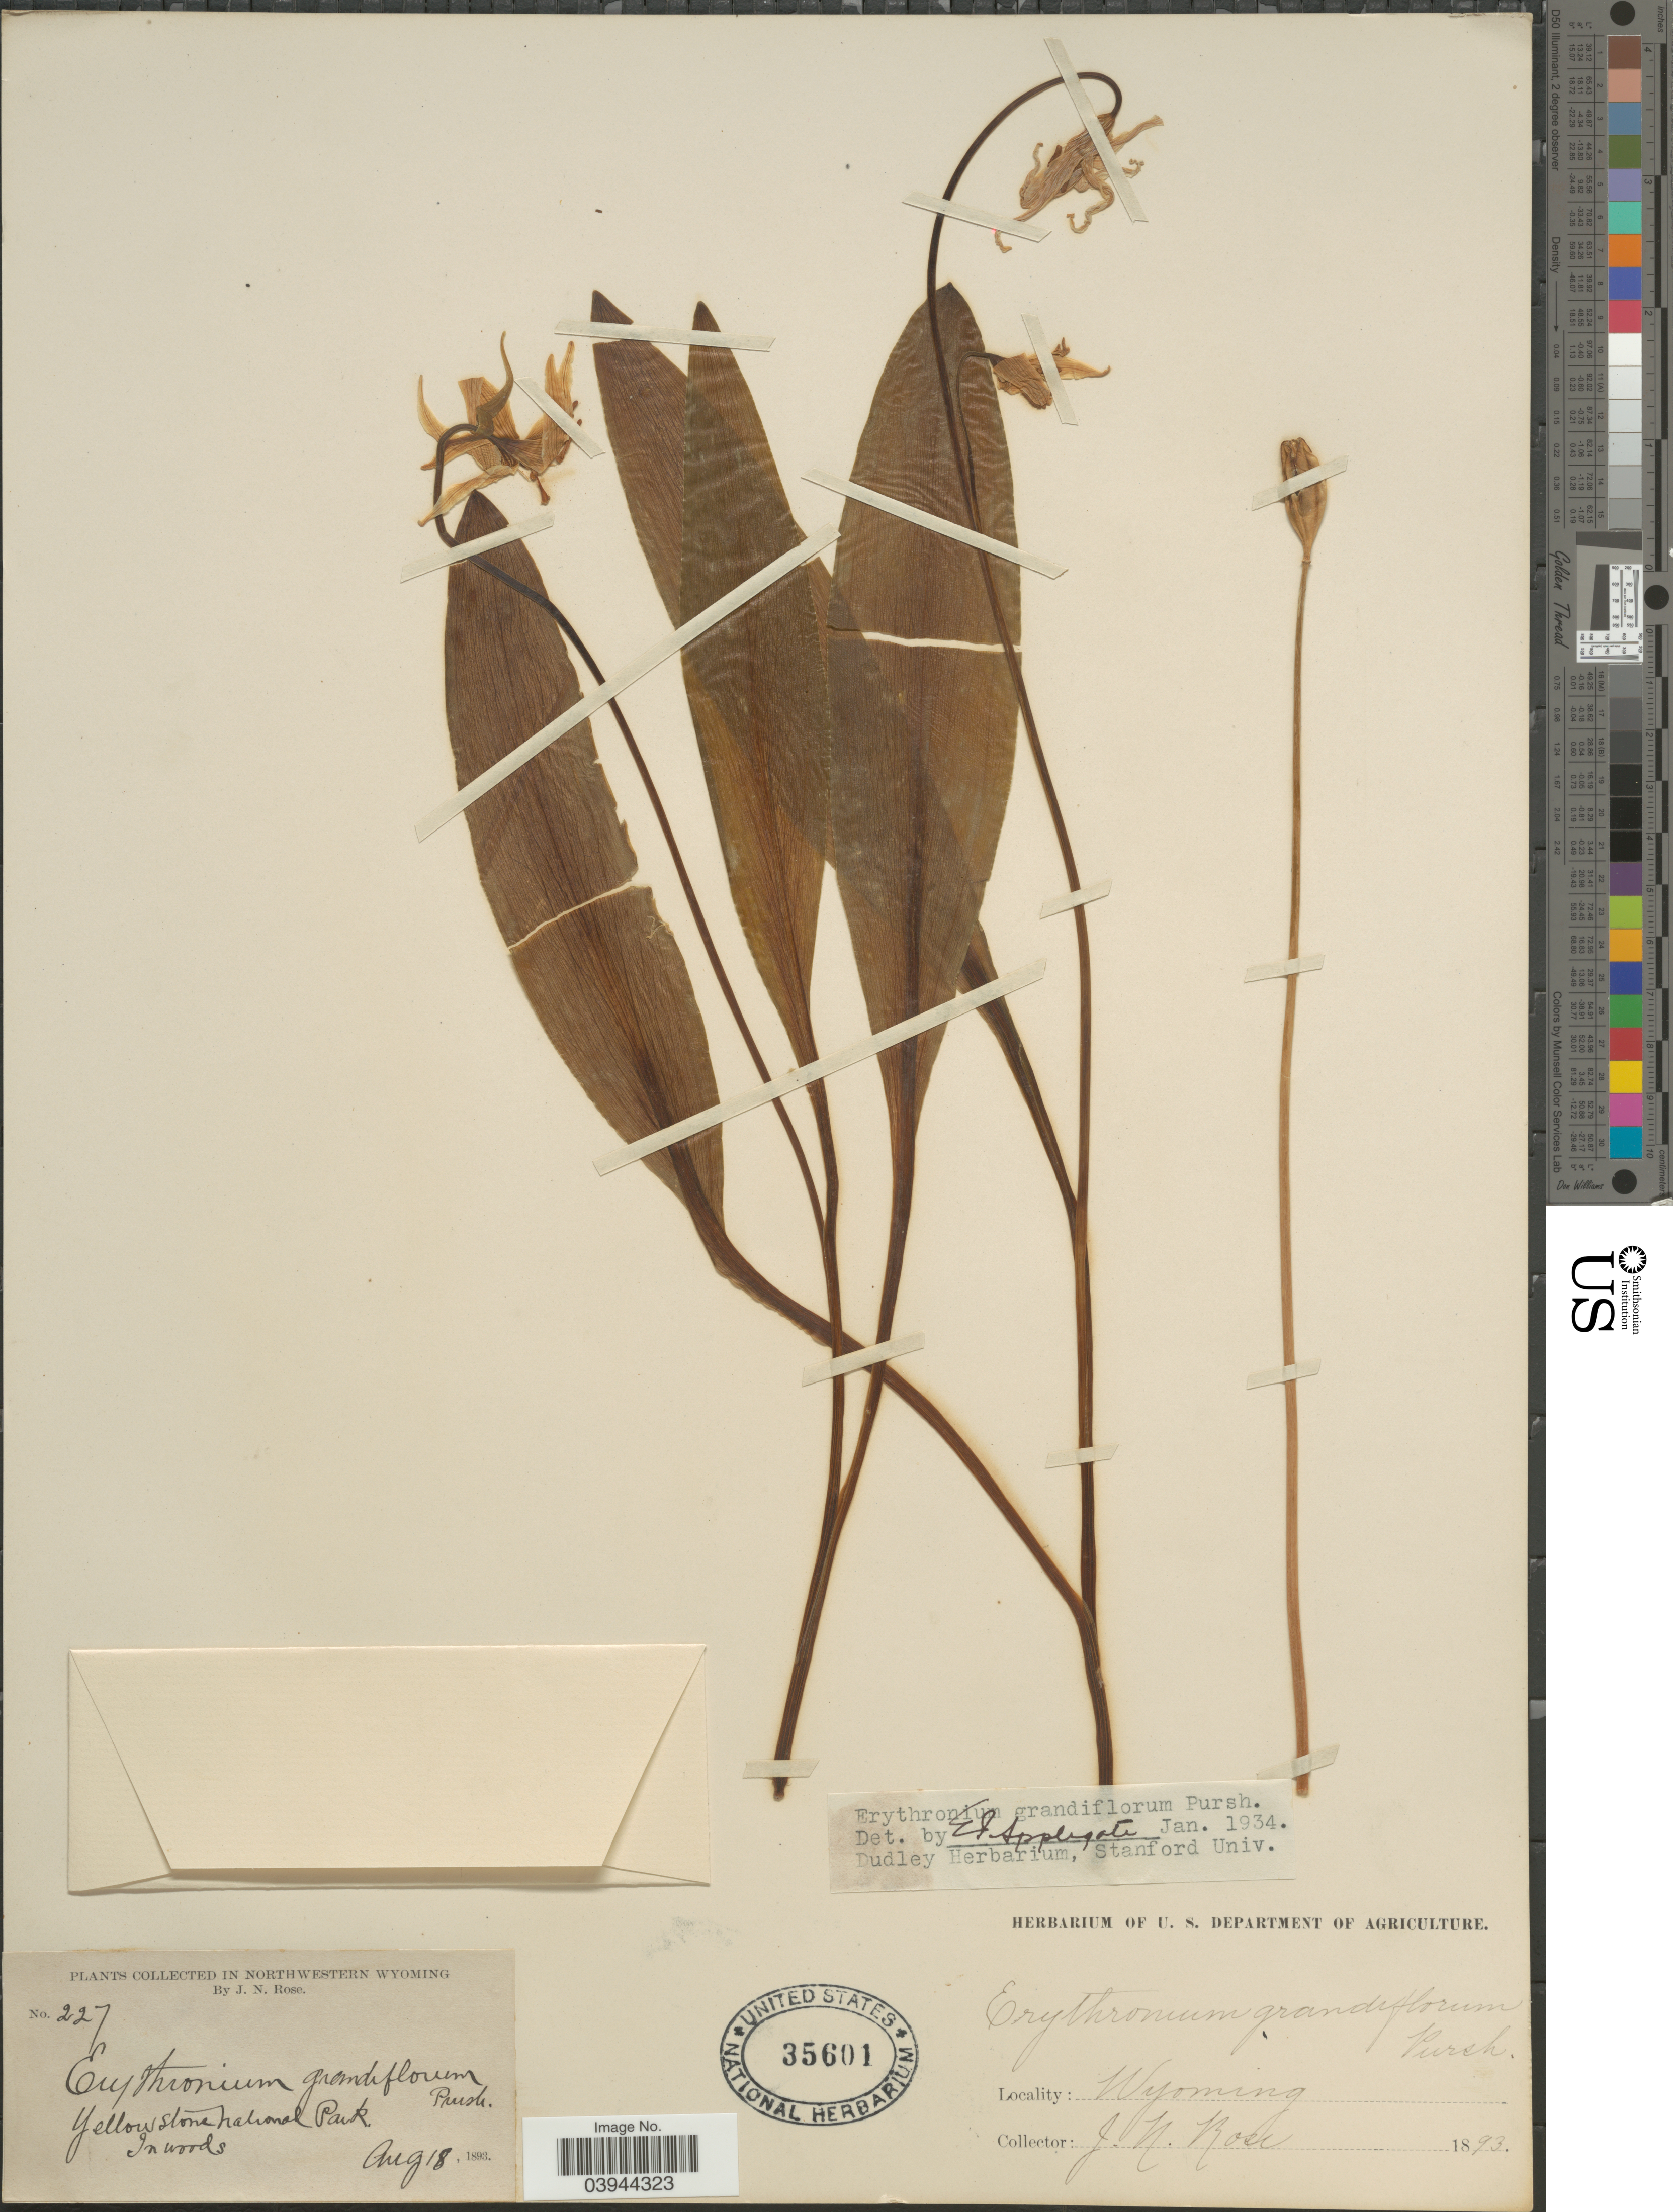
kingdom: Plantae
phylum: Tracheophyta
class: Liliopsida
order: Liliales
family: Liliaceae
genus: Erythronium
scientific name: Erythronium grandiflorum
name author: Pursh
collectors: J. N. Rose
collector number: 227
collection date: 1893-08-18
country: United States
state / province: Wyoming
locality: Northwestern Wyoming. Yellowstone National Park.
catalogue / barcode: US 35601